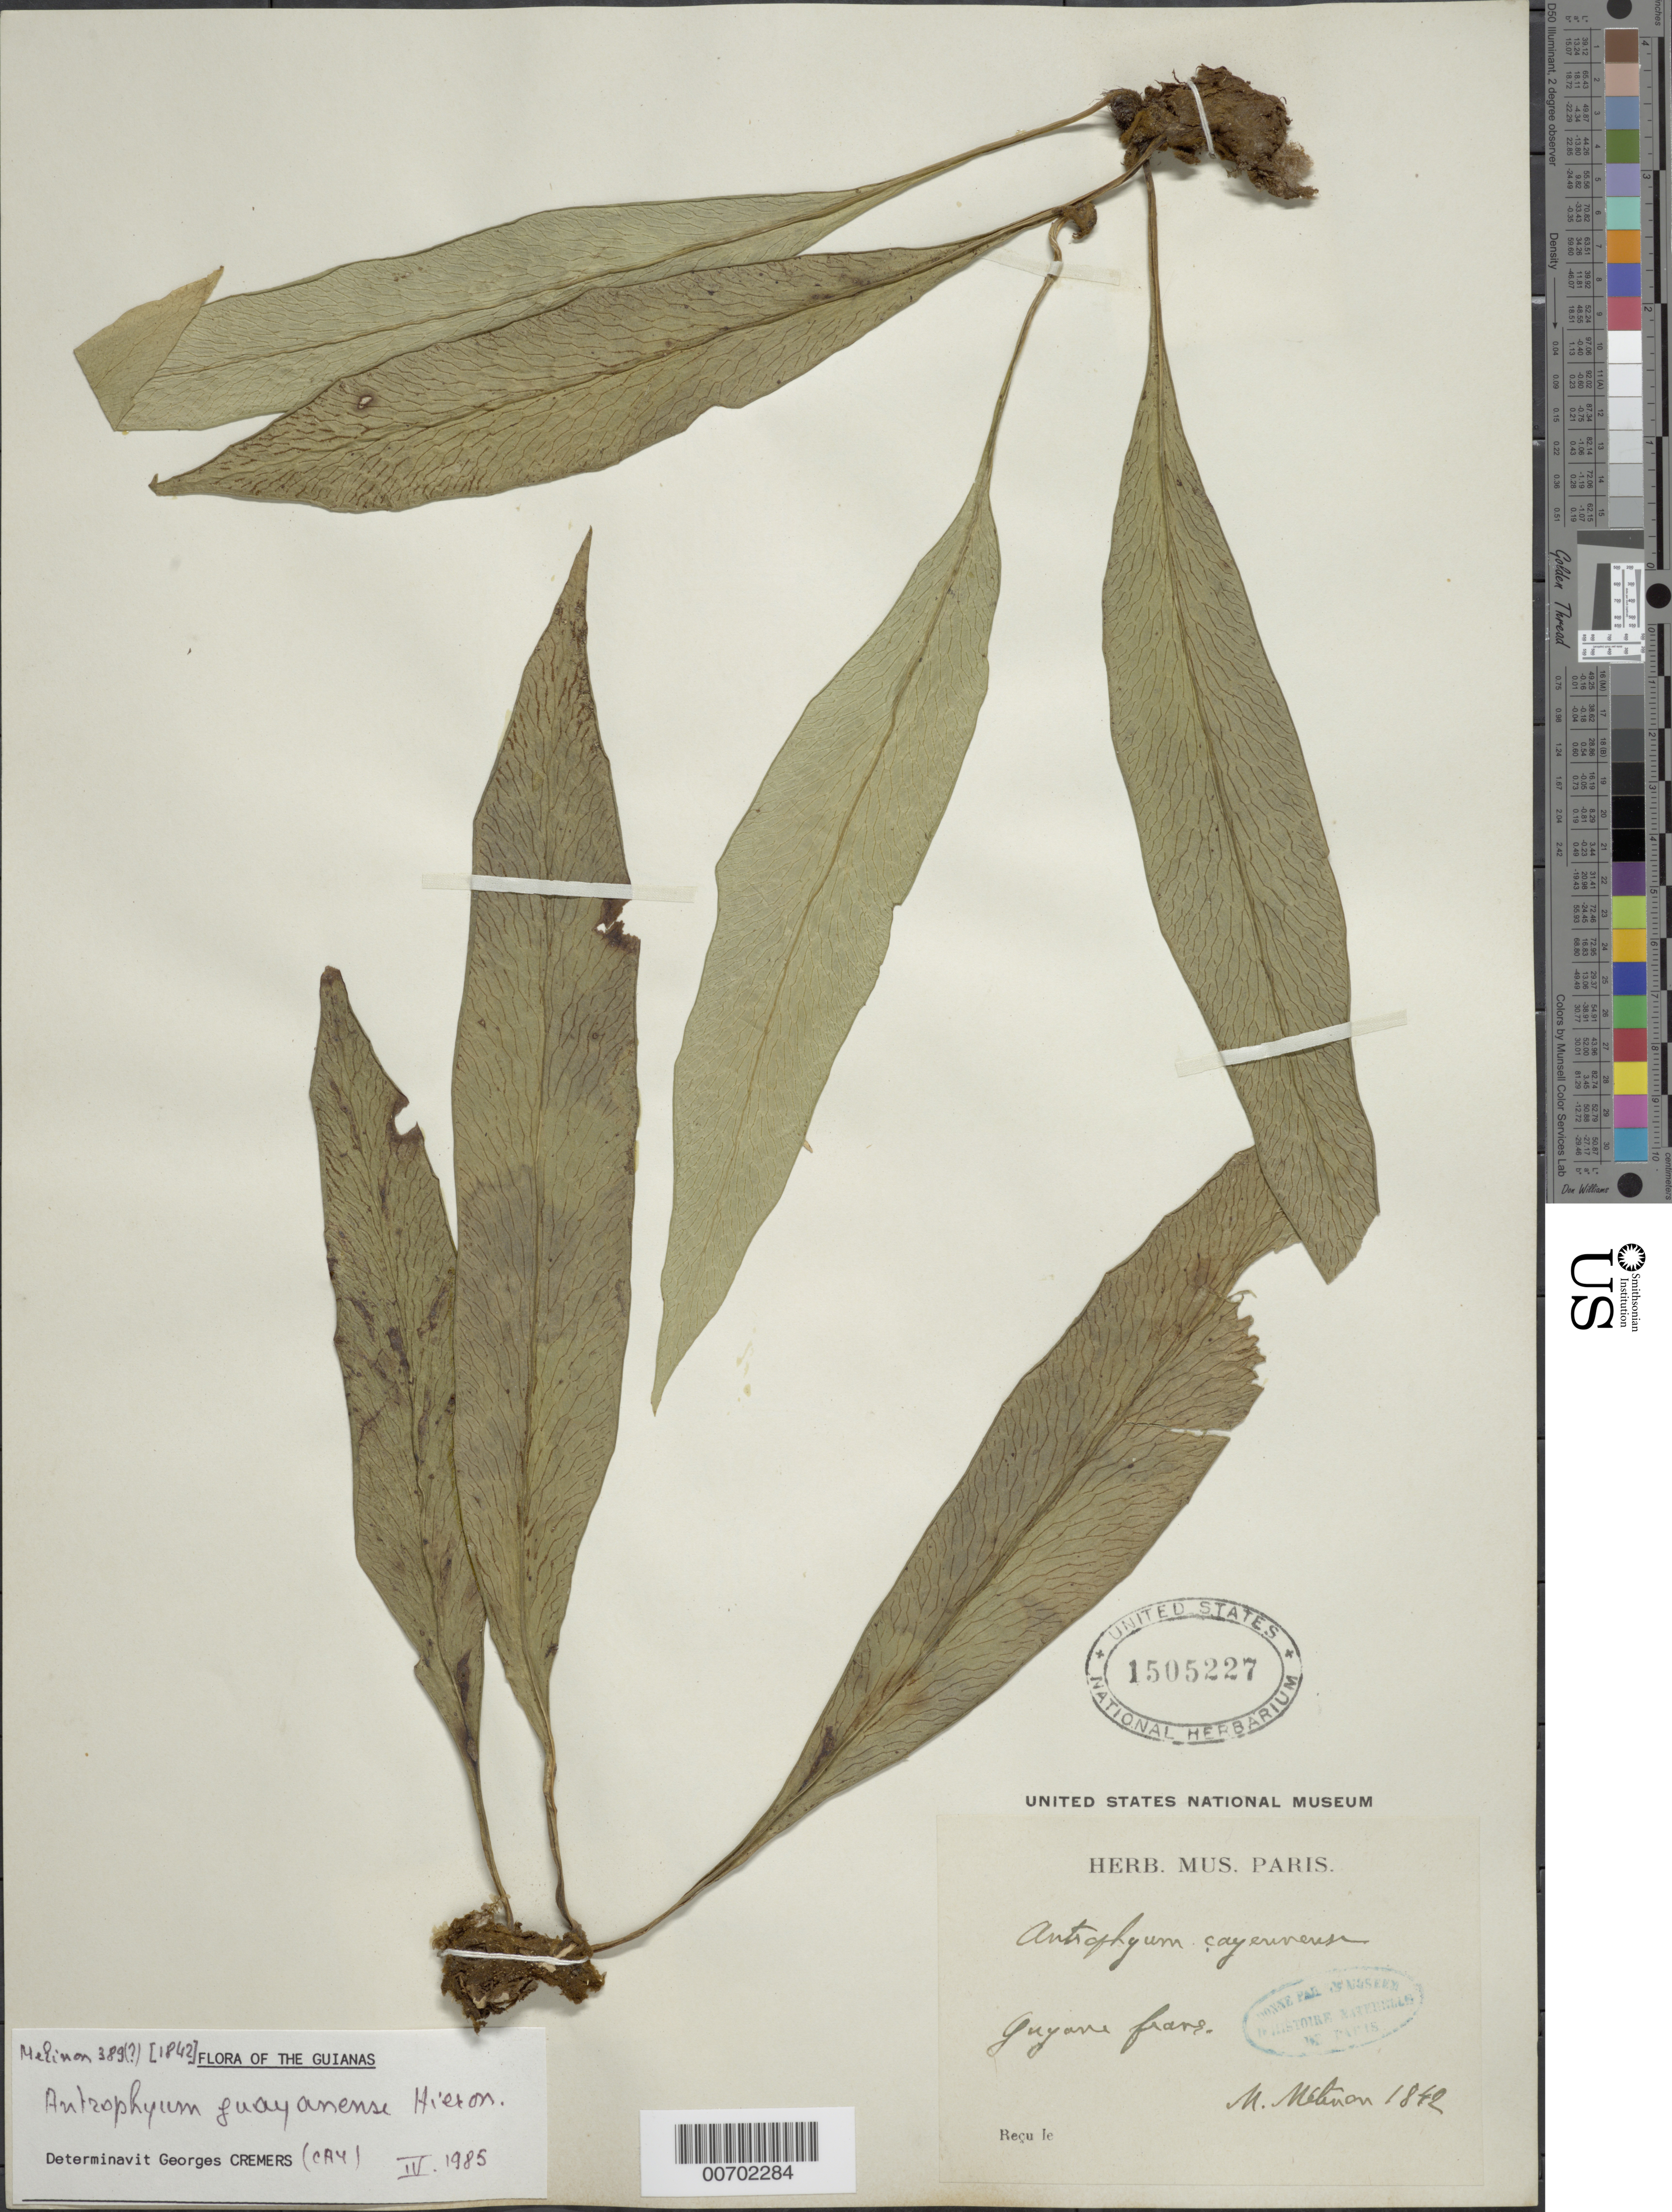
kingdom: Plantae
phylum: Tracheophyta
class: Polypodiopsida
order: Polypodiales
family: Pteridaceae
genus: Polytaenium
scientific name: Polytaenium guayanense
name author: (Hieron.) Alston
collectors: E. Mélinon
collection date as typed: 1842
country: French Guiana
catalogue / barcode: US 1505227